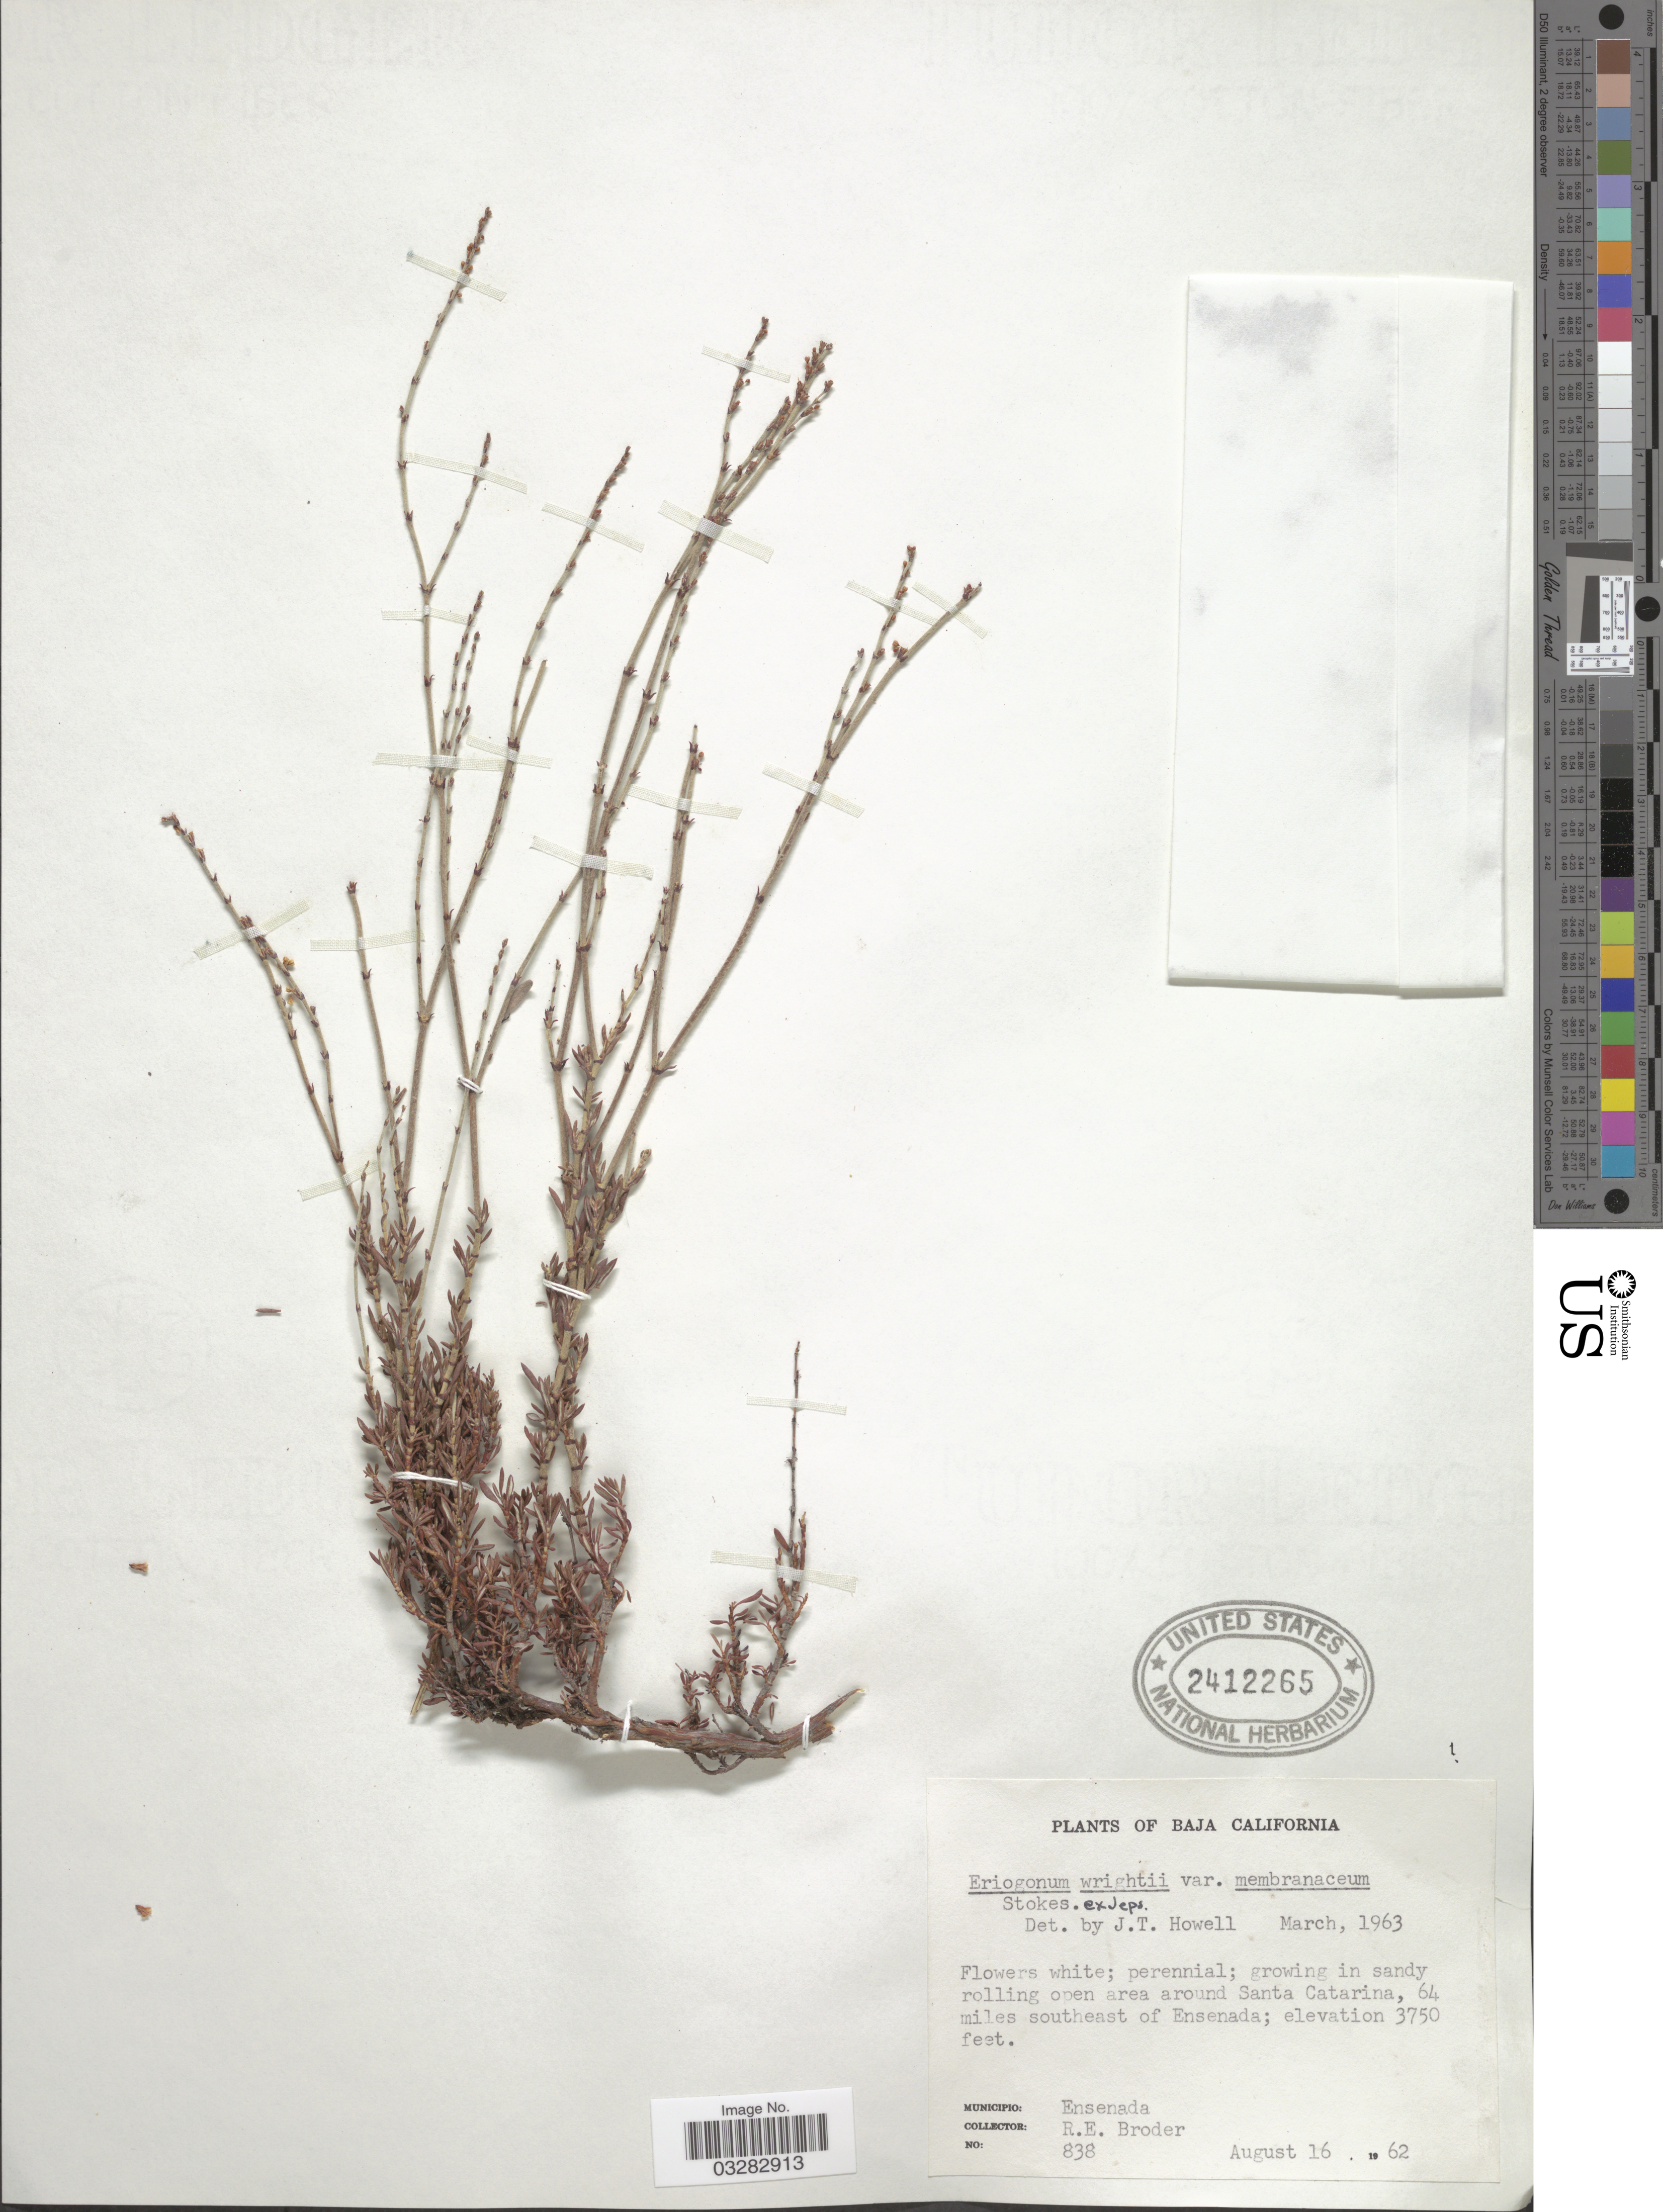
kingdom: Plantae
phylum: Tracheophyta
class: Magnoliopsida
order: Caryophyllales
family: Polygonaceae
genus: Eriogonum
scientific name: Eriogonum wrightii var. membranaceum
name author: S. Stokes ex Jeps.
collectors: R. Broder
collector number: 838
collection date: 1962-08-16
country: Mexico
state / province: Baja California Norte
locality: Growing in sandy rolling open area around Santa Catarina, 64 miles southeast of Ensenada. Municipio: Ensenada.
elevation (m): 1143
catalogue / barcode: US 2412265